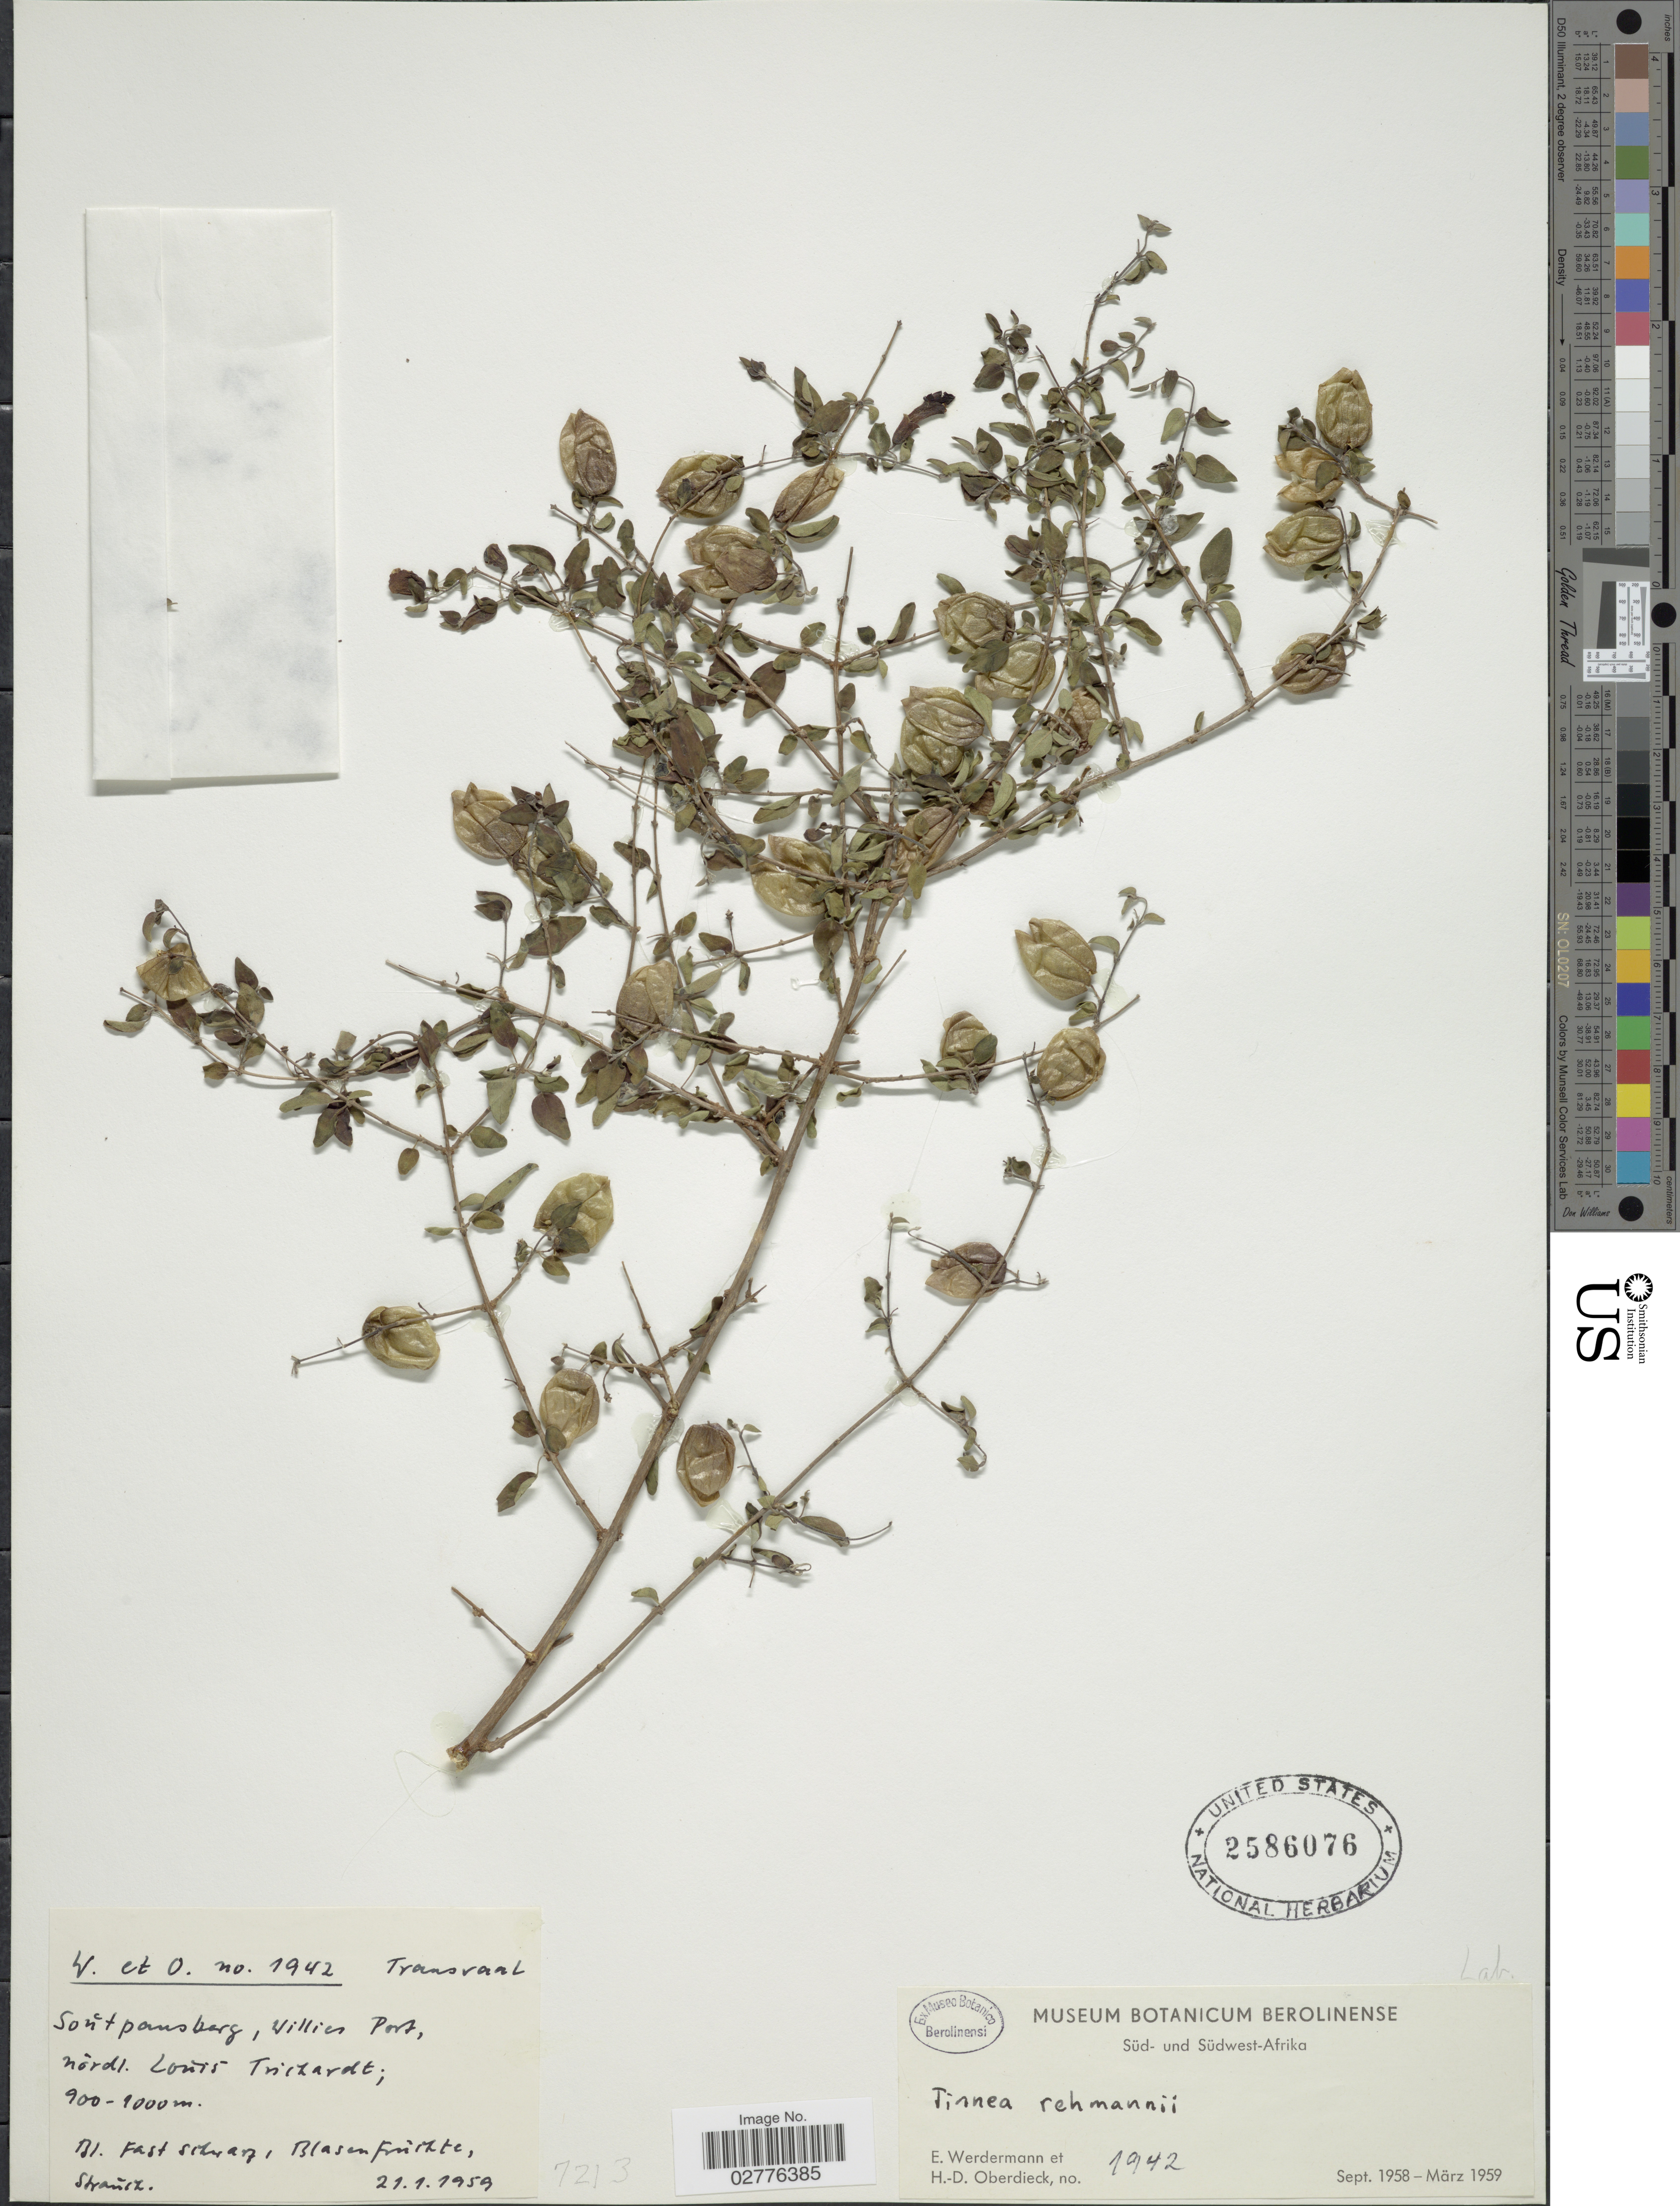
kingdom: Plantae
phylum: Tracheophyta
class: Magnoliopsida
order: Lamiales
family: Lamiaceae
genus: Tinnea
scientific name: Tinnea rehmannii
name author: Schinz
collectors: E. Werdermann & H. Oberdieck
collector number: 1942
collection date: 1959-01-21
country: South Africa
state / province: Limpopo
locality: Süd-und Südwest-Afrika. Transvaal. Soutpansberg, Willies Port, nordl. Louis Trichardt.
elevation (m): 900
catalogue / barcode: US 2586076